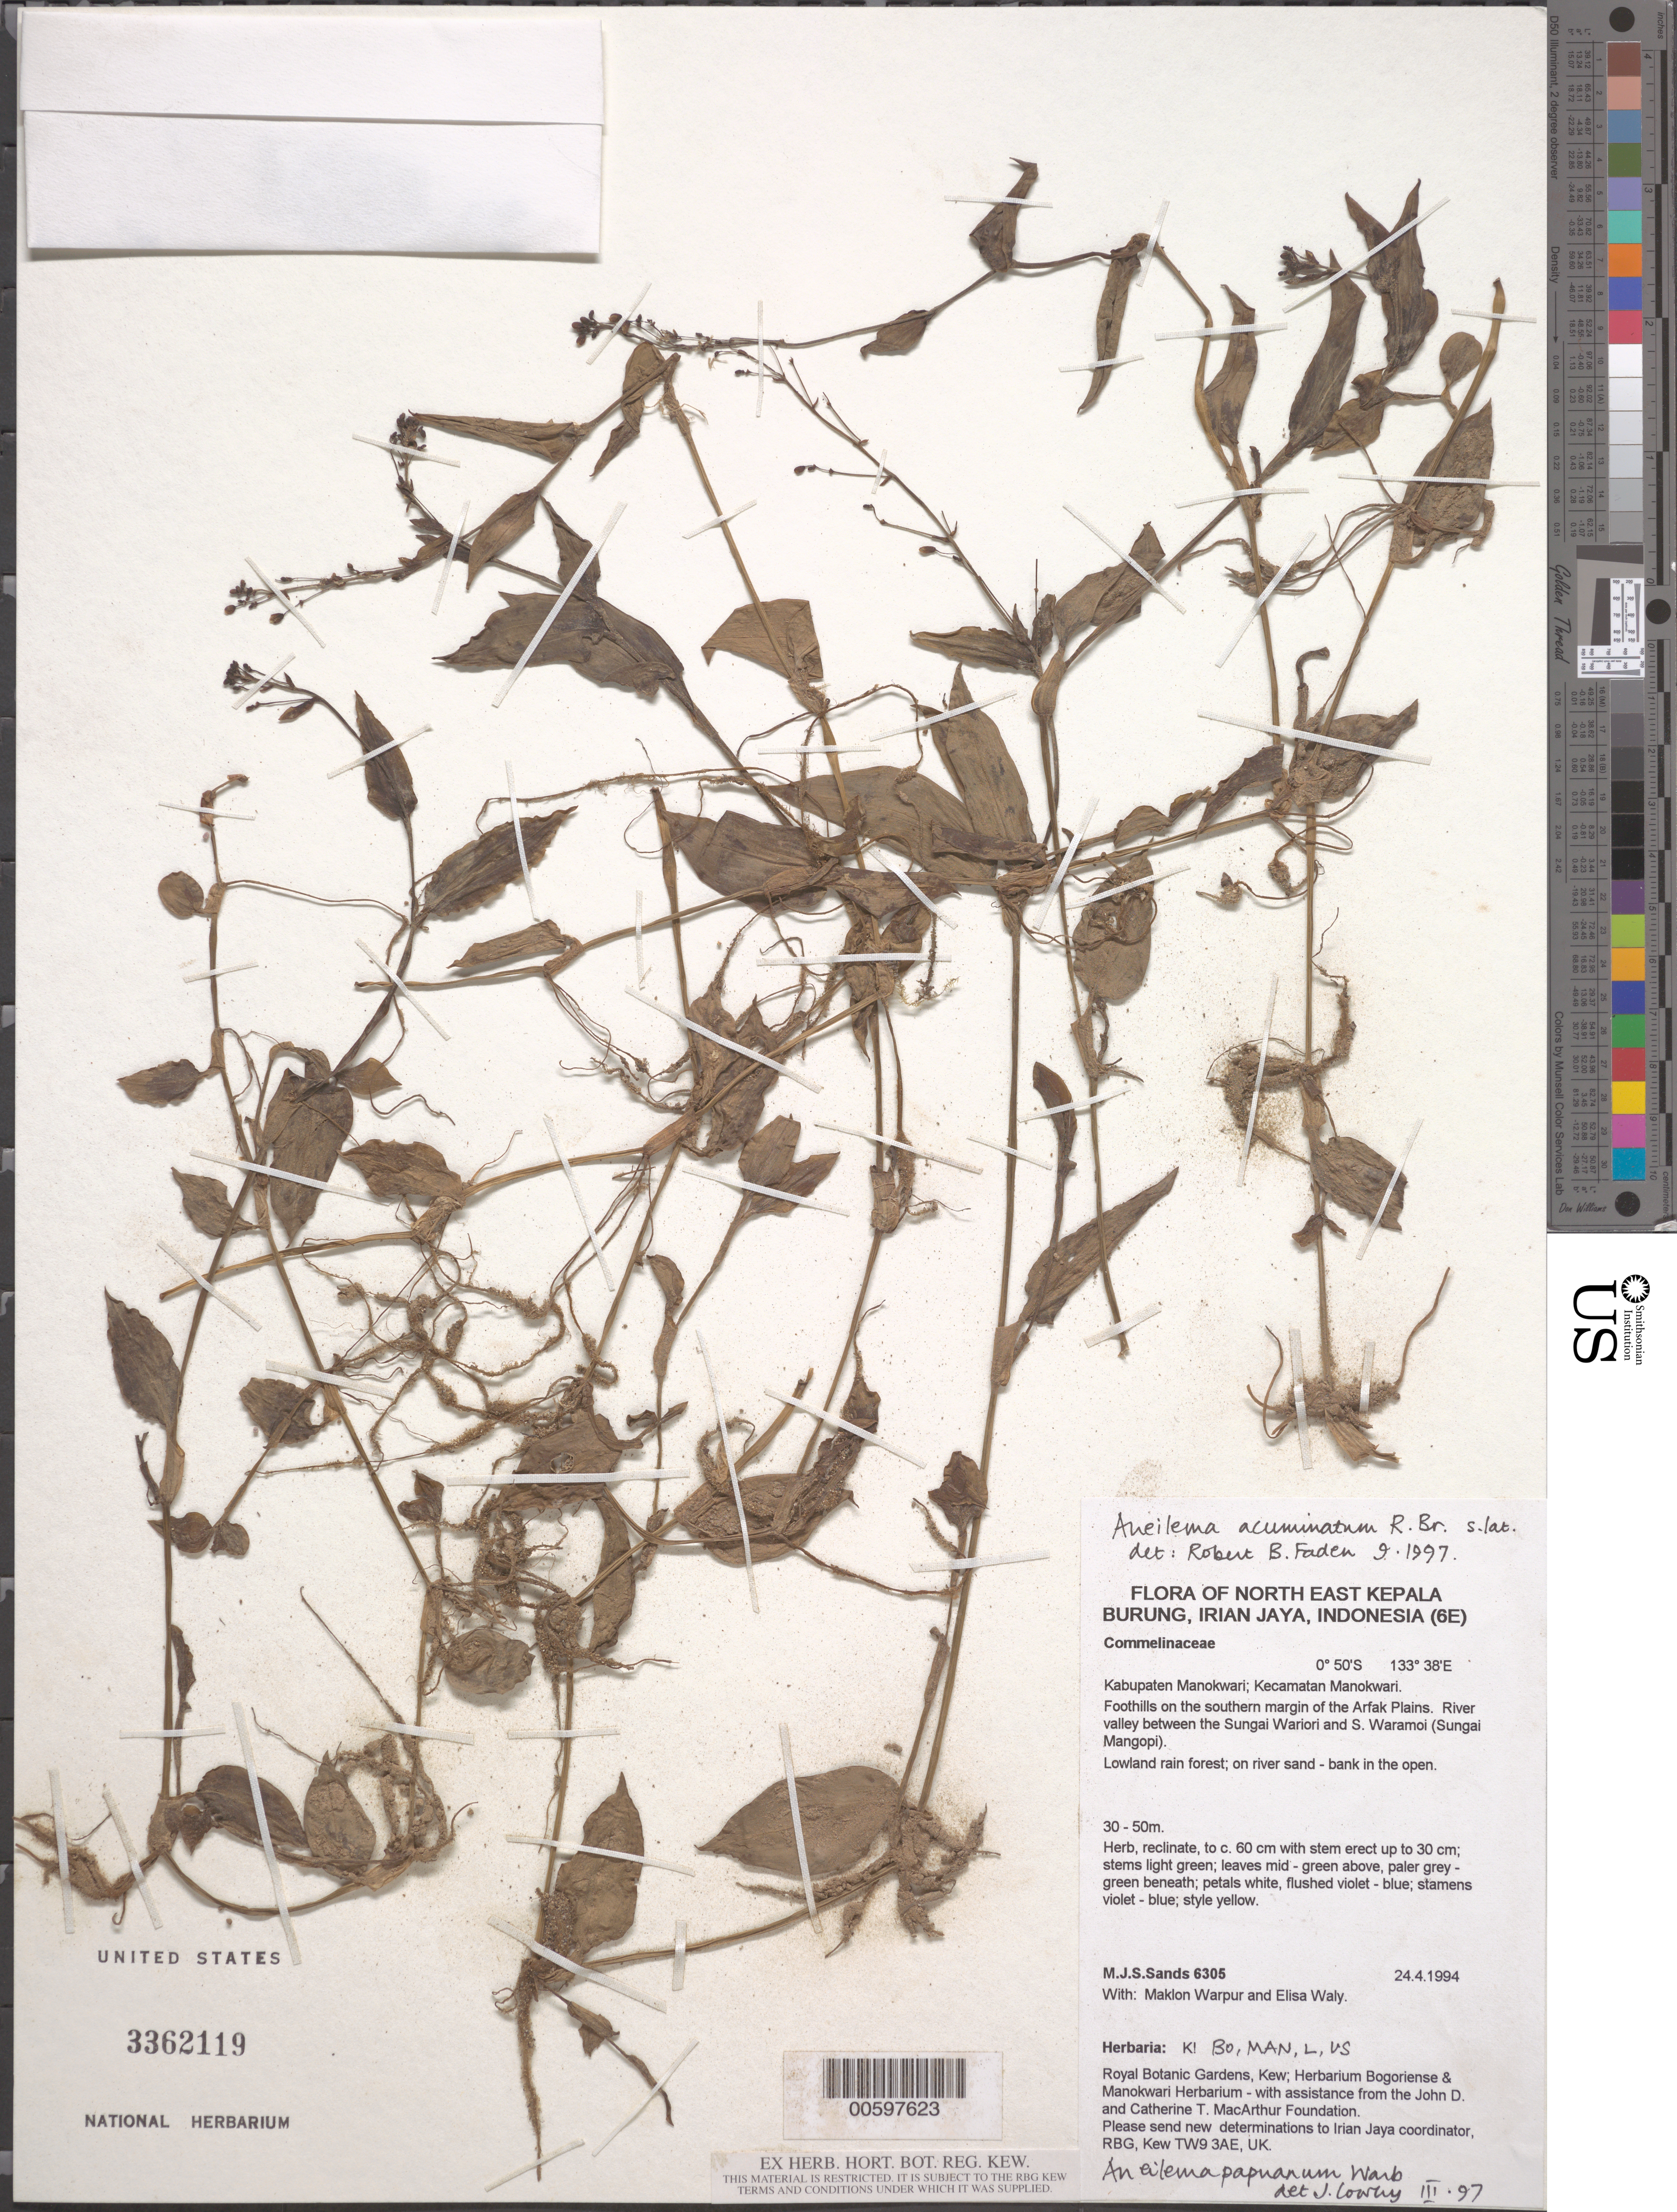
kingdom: Plantae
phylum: Tracheophyta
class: Liliopsida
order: Commelinales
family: Commelinaceae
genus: Aneilema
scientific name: Aneilema acuminatum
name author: R. Br.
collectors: M. Sands, M. Warpur & E. Waly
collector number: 6305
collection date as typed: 24 Apr 1994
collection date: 1994-04-24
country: Indonesia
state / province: Papua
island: New Guinea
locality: Kabupaten manokwari, kecamatan manokwari, Irian Jaya.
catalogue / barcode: US 3362119